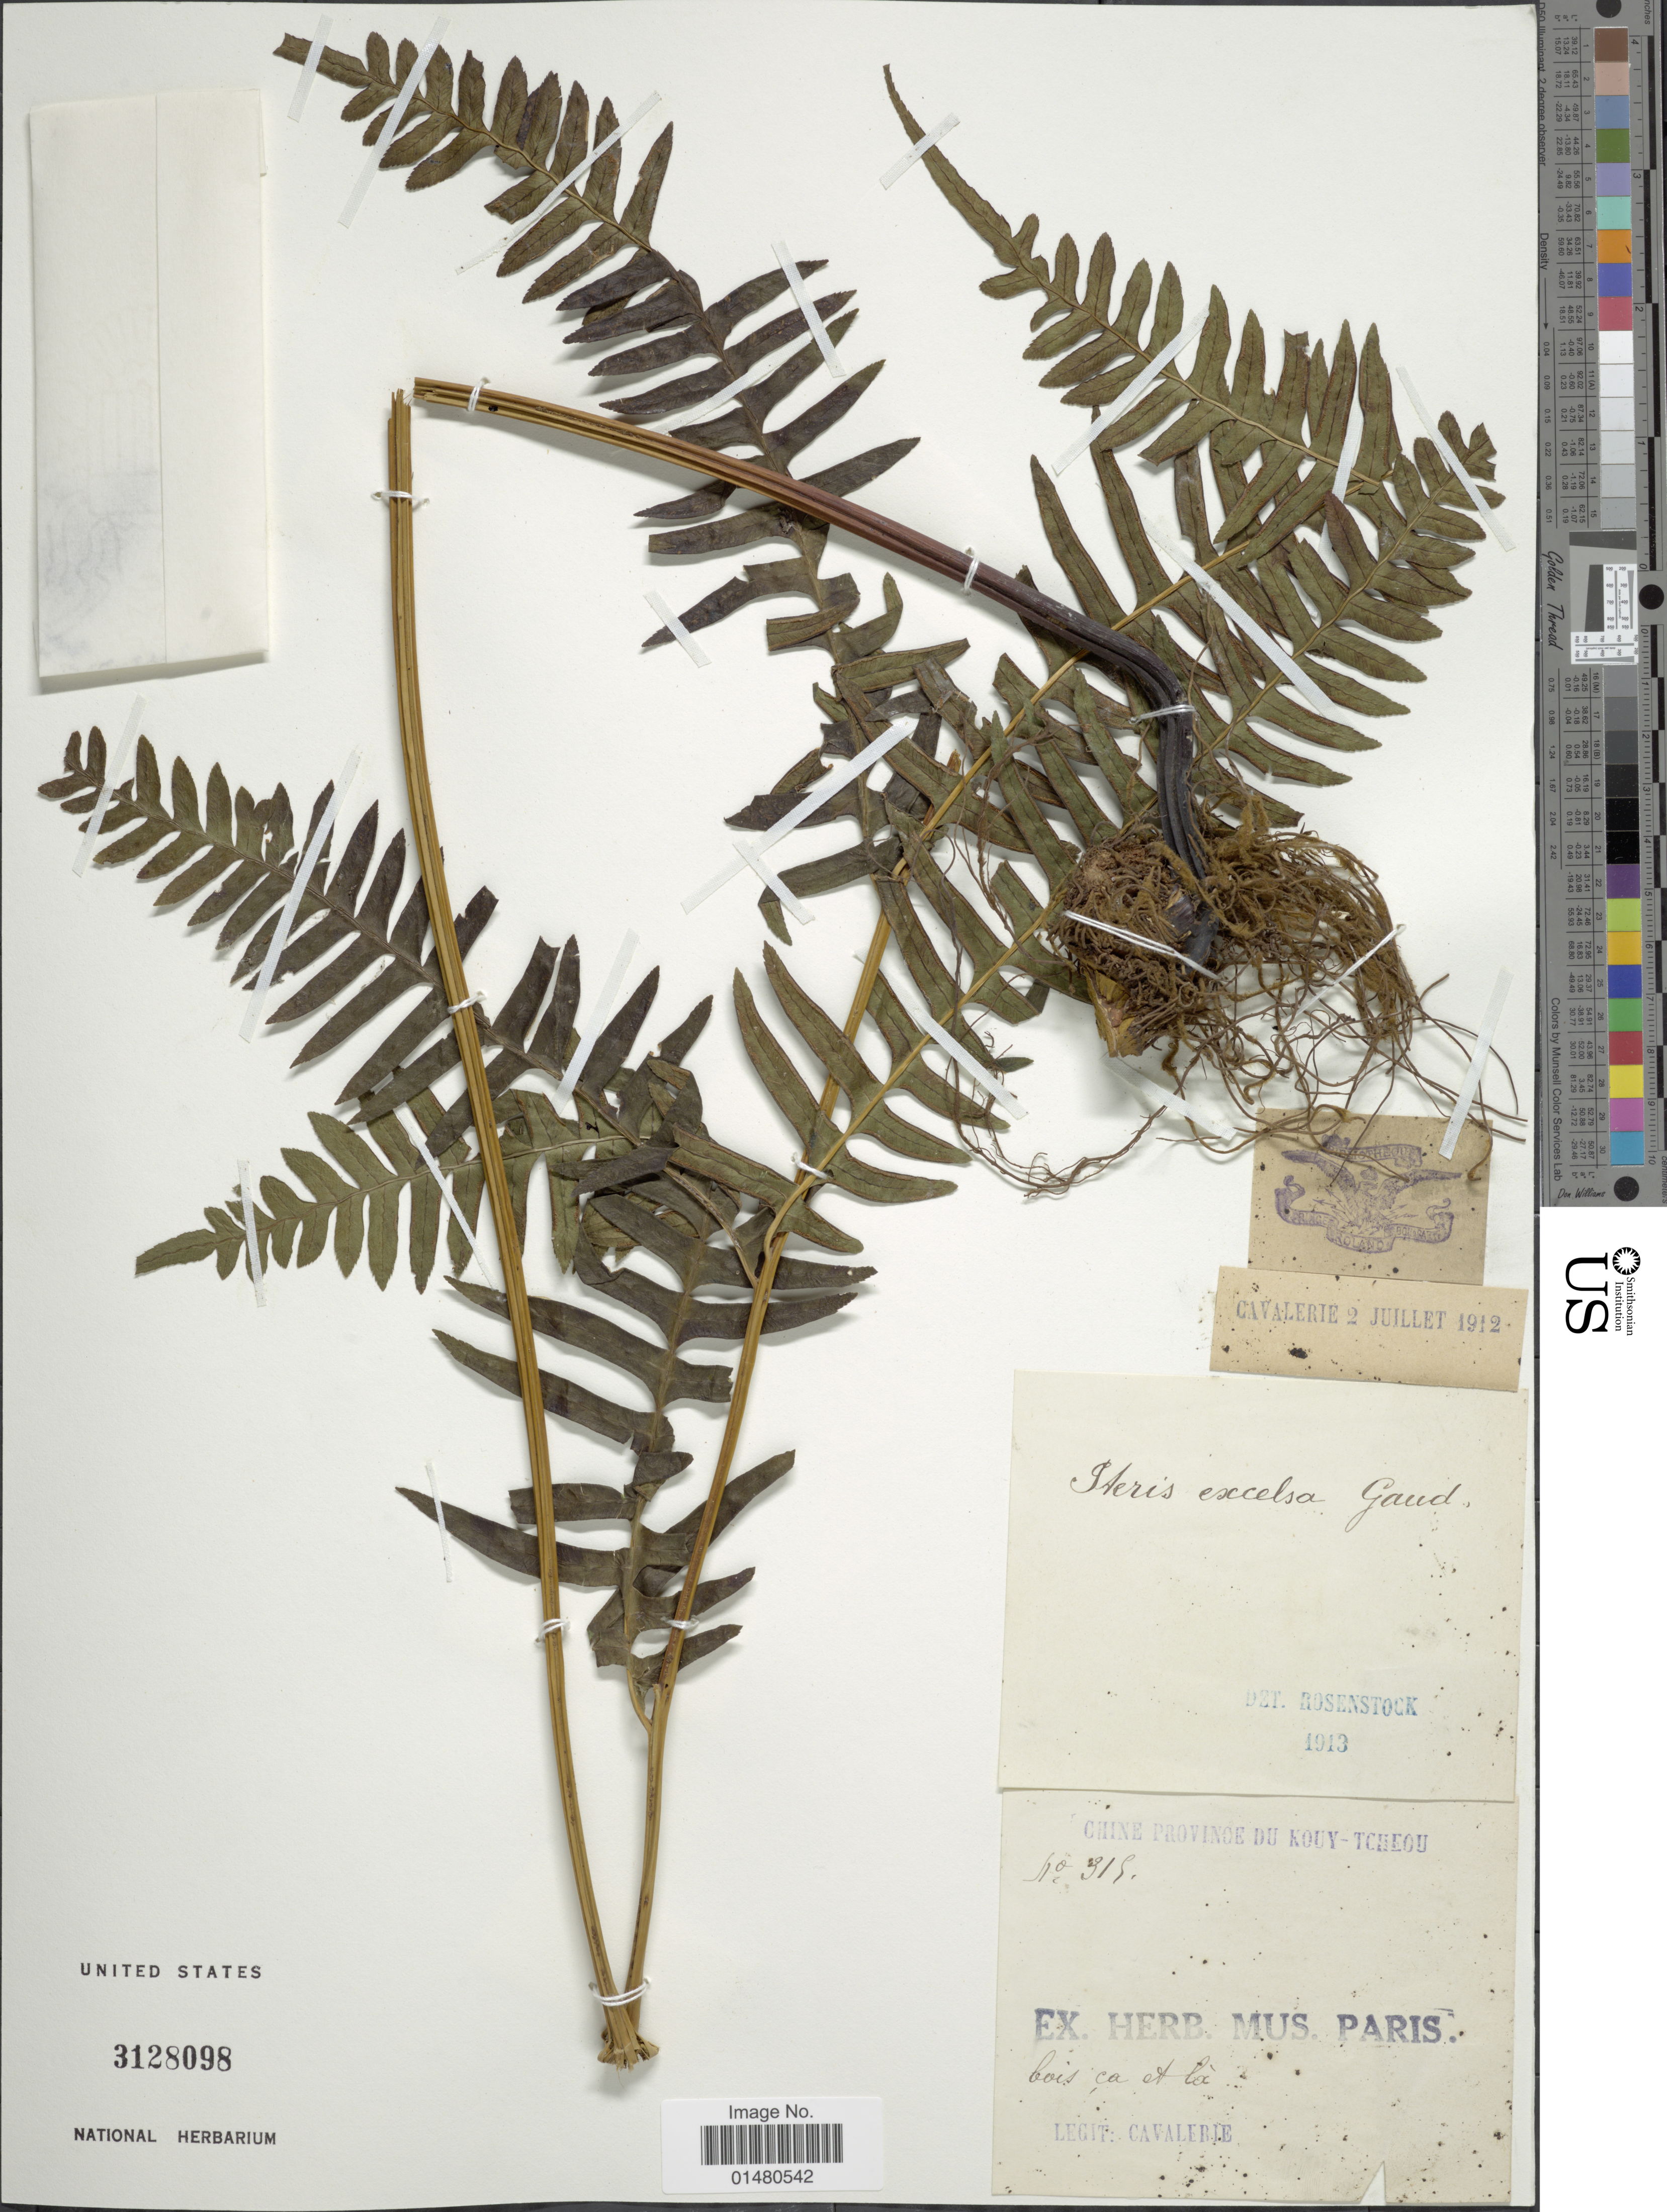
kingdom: Plantae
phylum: Tracheophyta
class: Polypodiopsida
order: Polypodiales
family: Pteridaceae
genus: Pteris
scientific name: Pteris excelsa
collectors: -. Cavalerie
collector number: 319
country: China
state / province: Guizhou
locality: Bois ca A la [interpreted]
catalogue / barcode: US 3128098